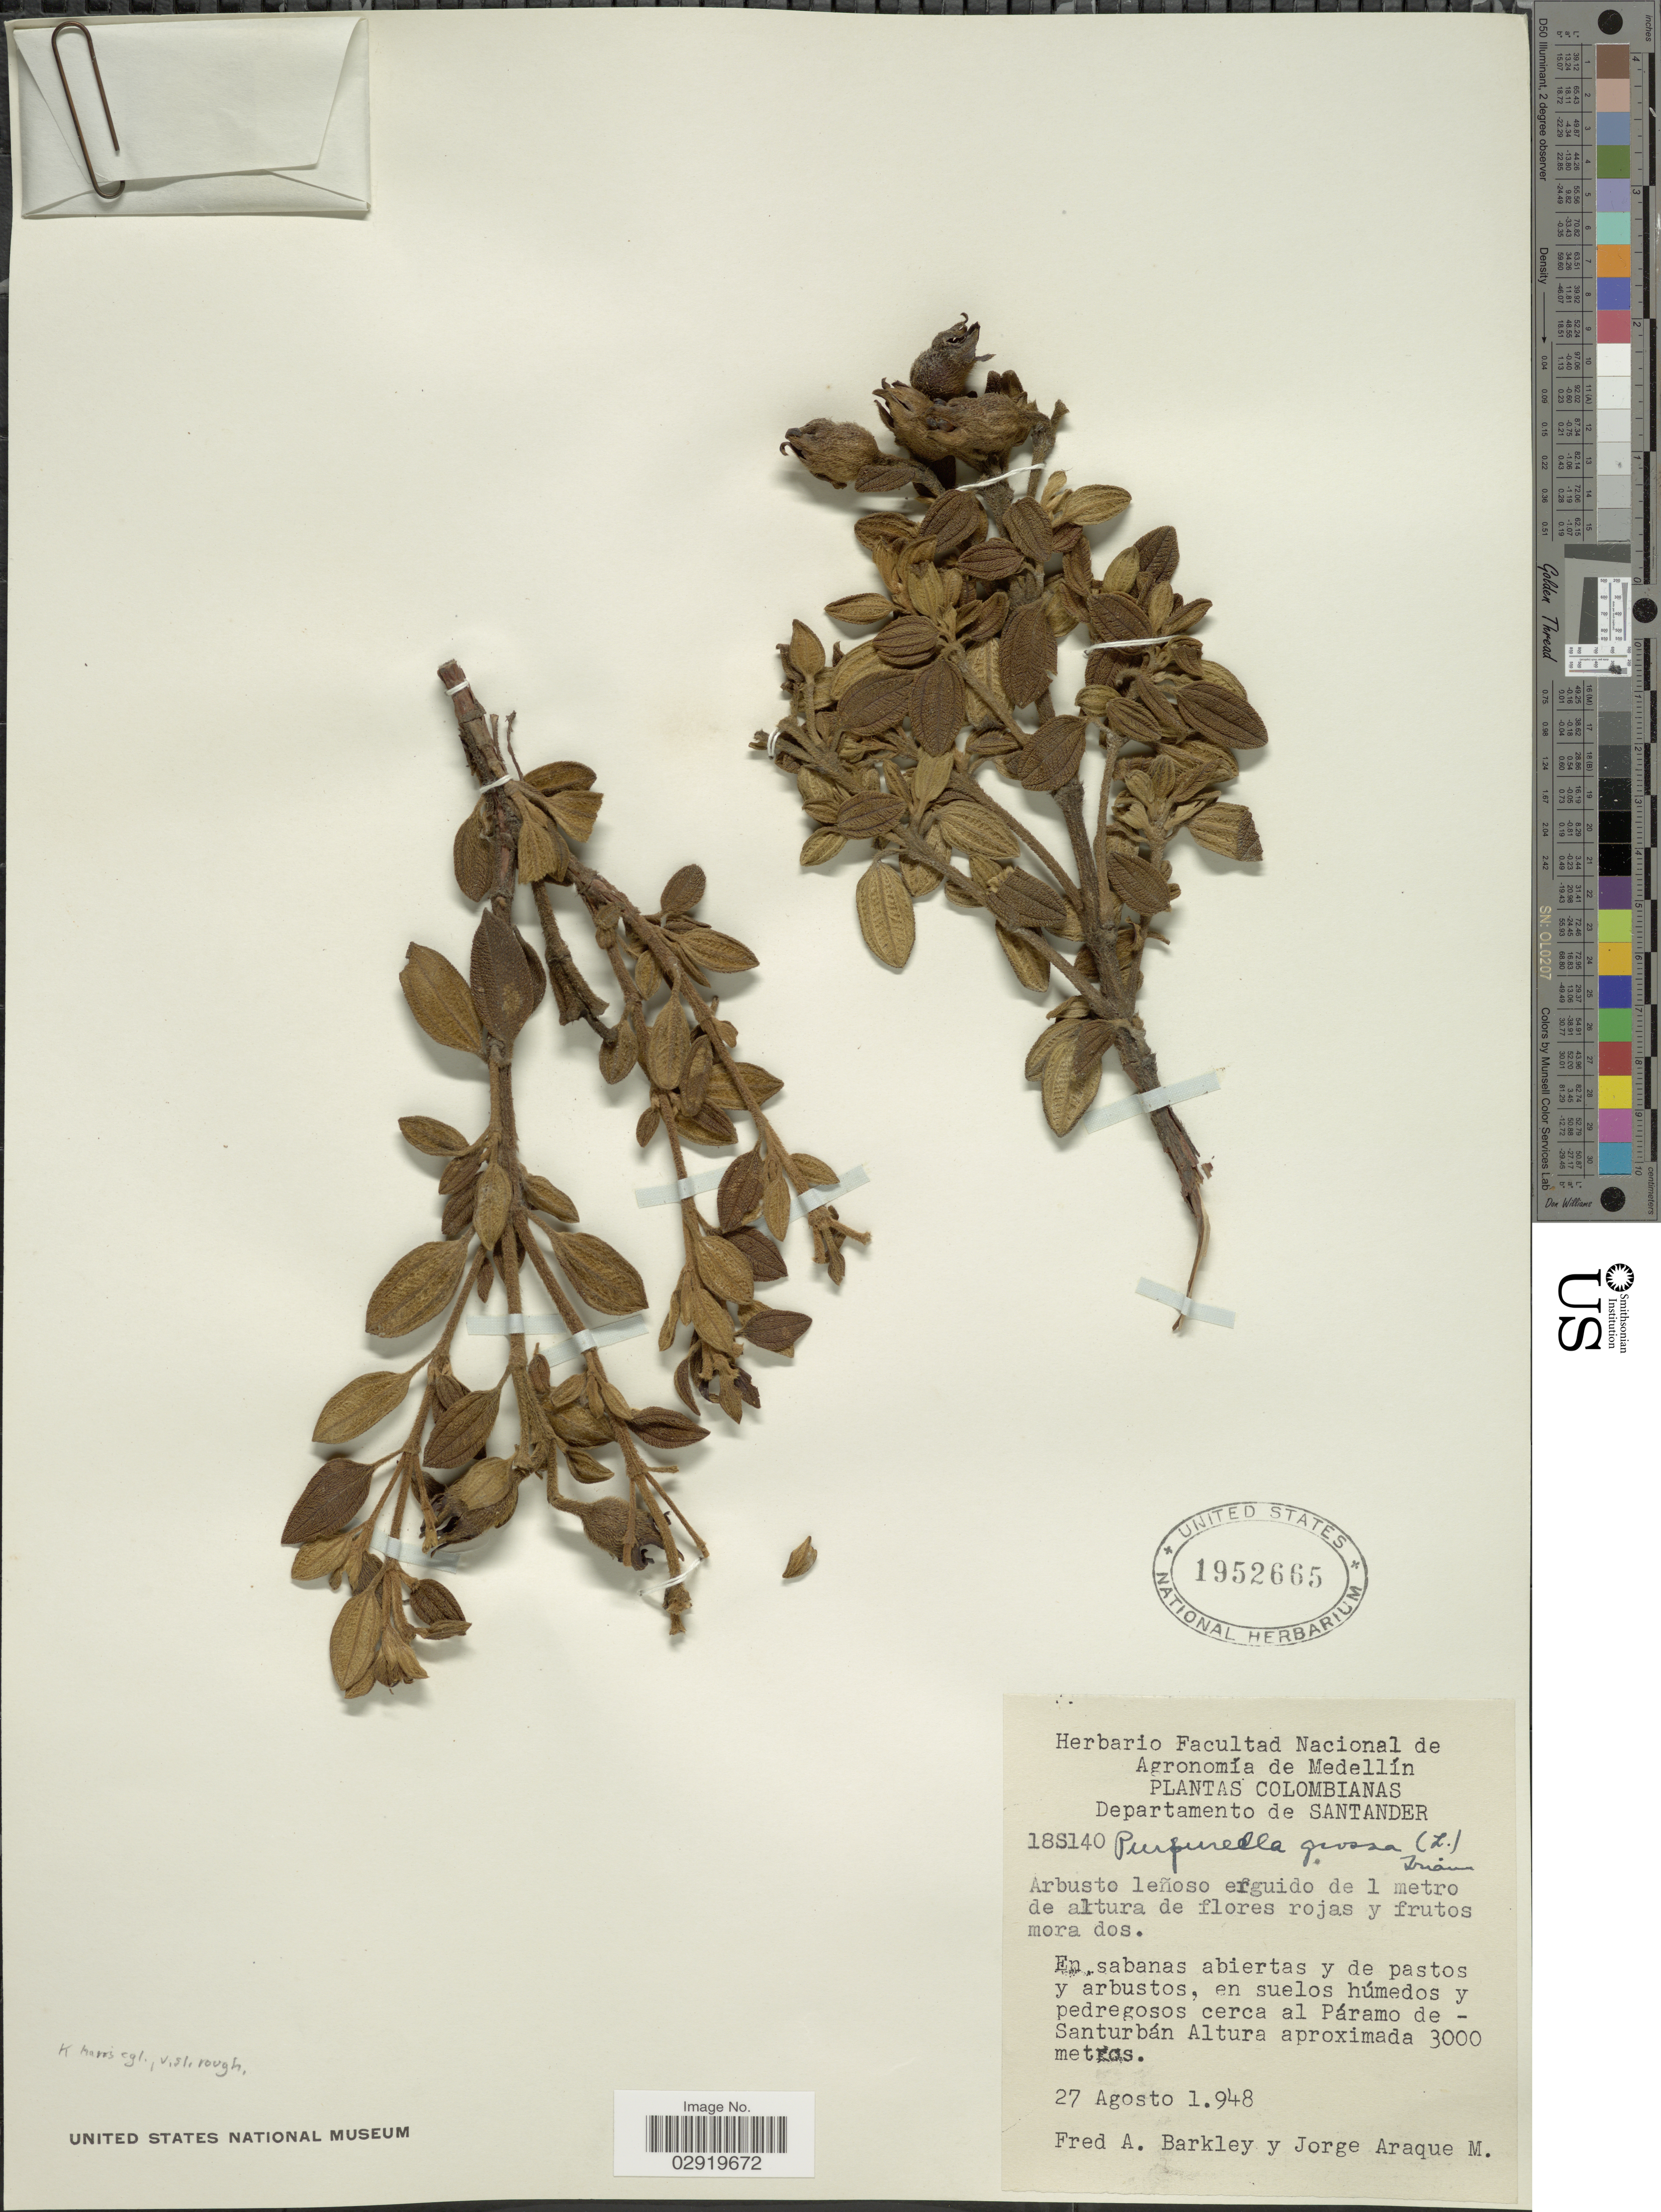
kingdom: Plantae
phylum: Tracheophyta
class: Magnoliopsida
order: Myrtales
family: Melastomataceae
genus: Chaetogastra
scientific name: Chaetogastra grossa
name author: (L. f.) P.J.F. Guim. & Michelang.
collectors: F. A. Barkley & J. Araque Molina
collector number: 18S140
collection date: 1948-08-27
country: Colombia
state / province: Santander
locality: Departamento de Santander. Cerca al Páramo de Santurbán.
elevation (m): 3000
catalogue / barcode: US 1952665